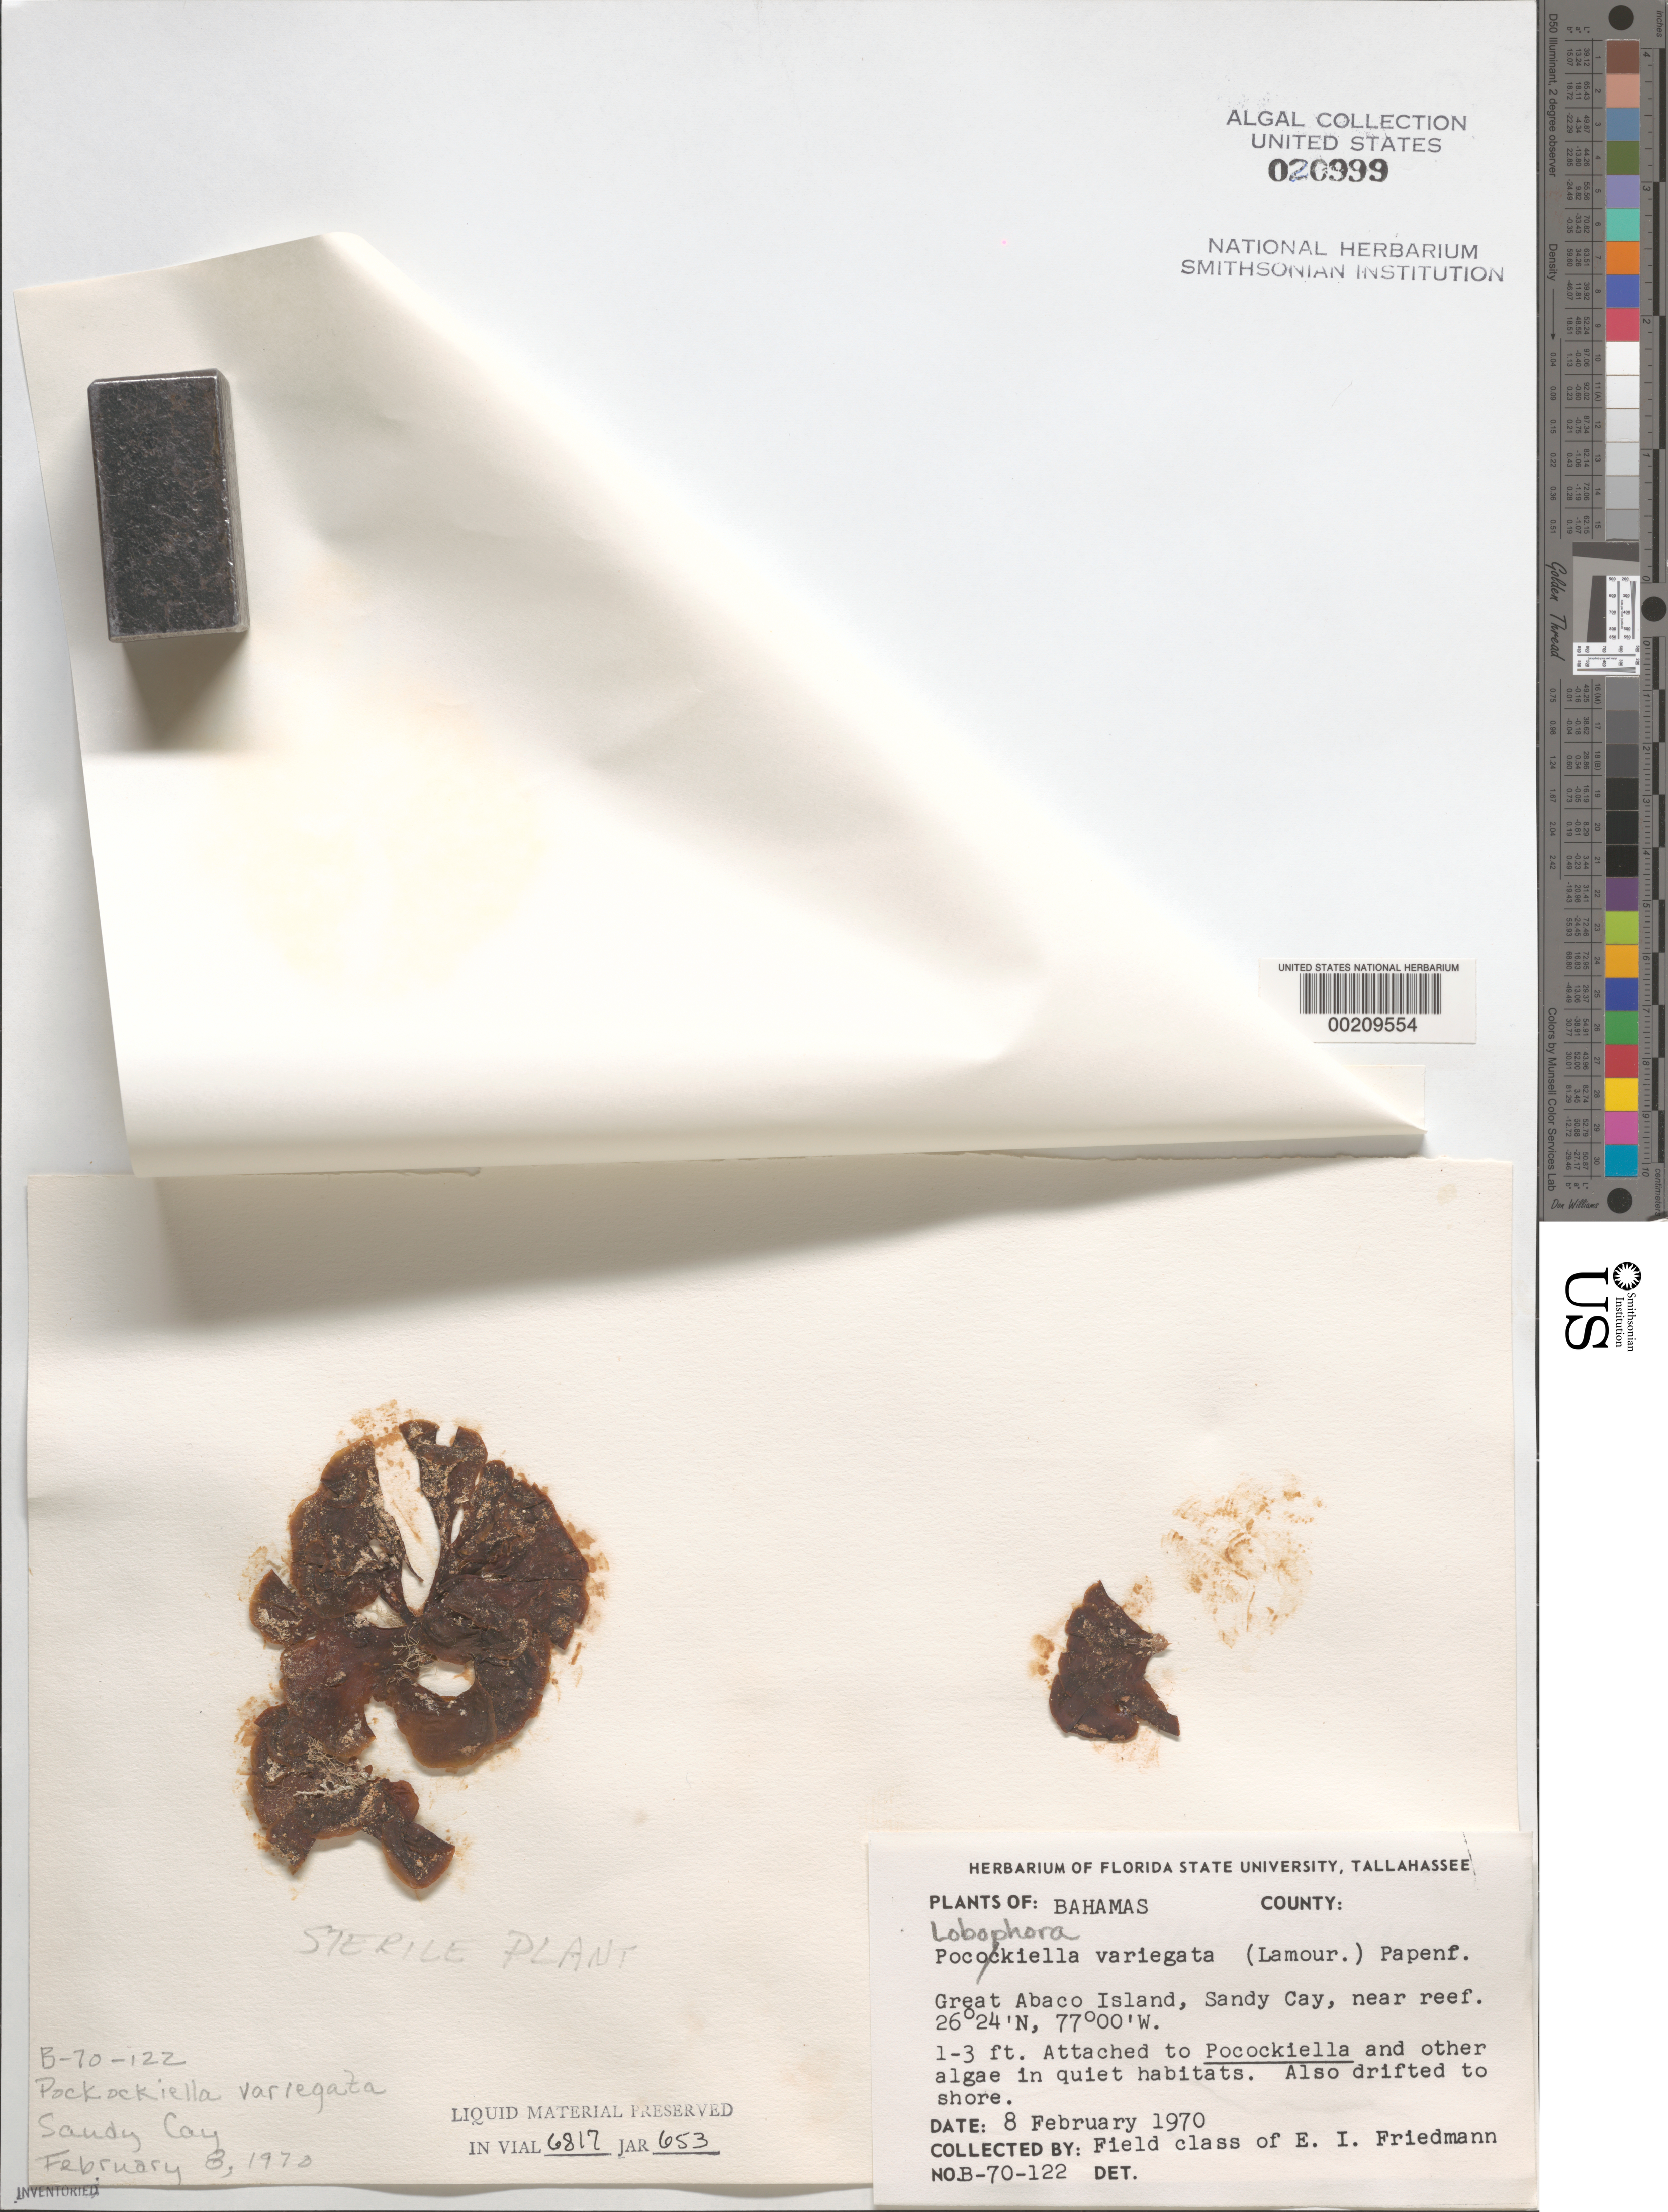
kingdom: Chromista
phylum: Ochrophyta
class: Phaeophyceae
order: Dictyotales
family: Dictyotaceae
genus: Lobophora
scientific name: Lobophora variegata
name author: (J.V.Lamouroux) Womersley & E.C. Oliveira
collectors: E. Friedmann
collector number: B-70-122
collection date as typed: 08 Feb 1970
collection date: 1970-02-08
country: Bahamas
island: Great Abaco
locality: Sandy Cay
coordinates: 26 24" N, 77 00" W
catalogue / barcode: US 20999